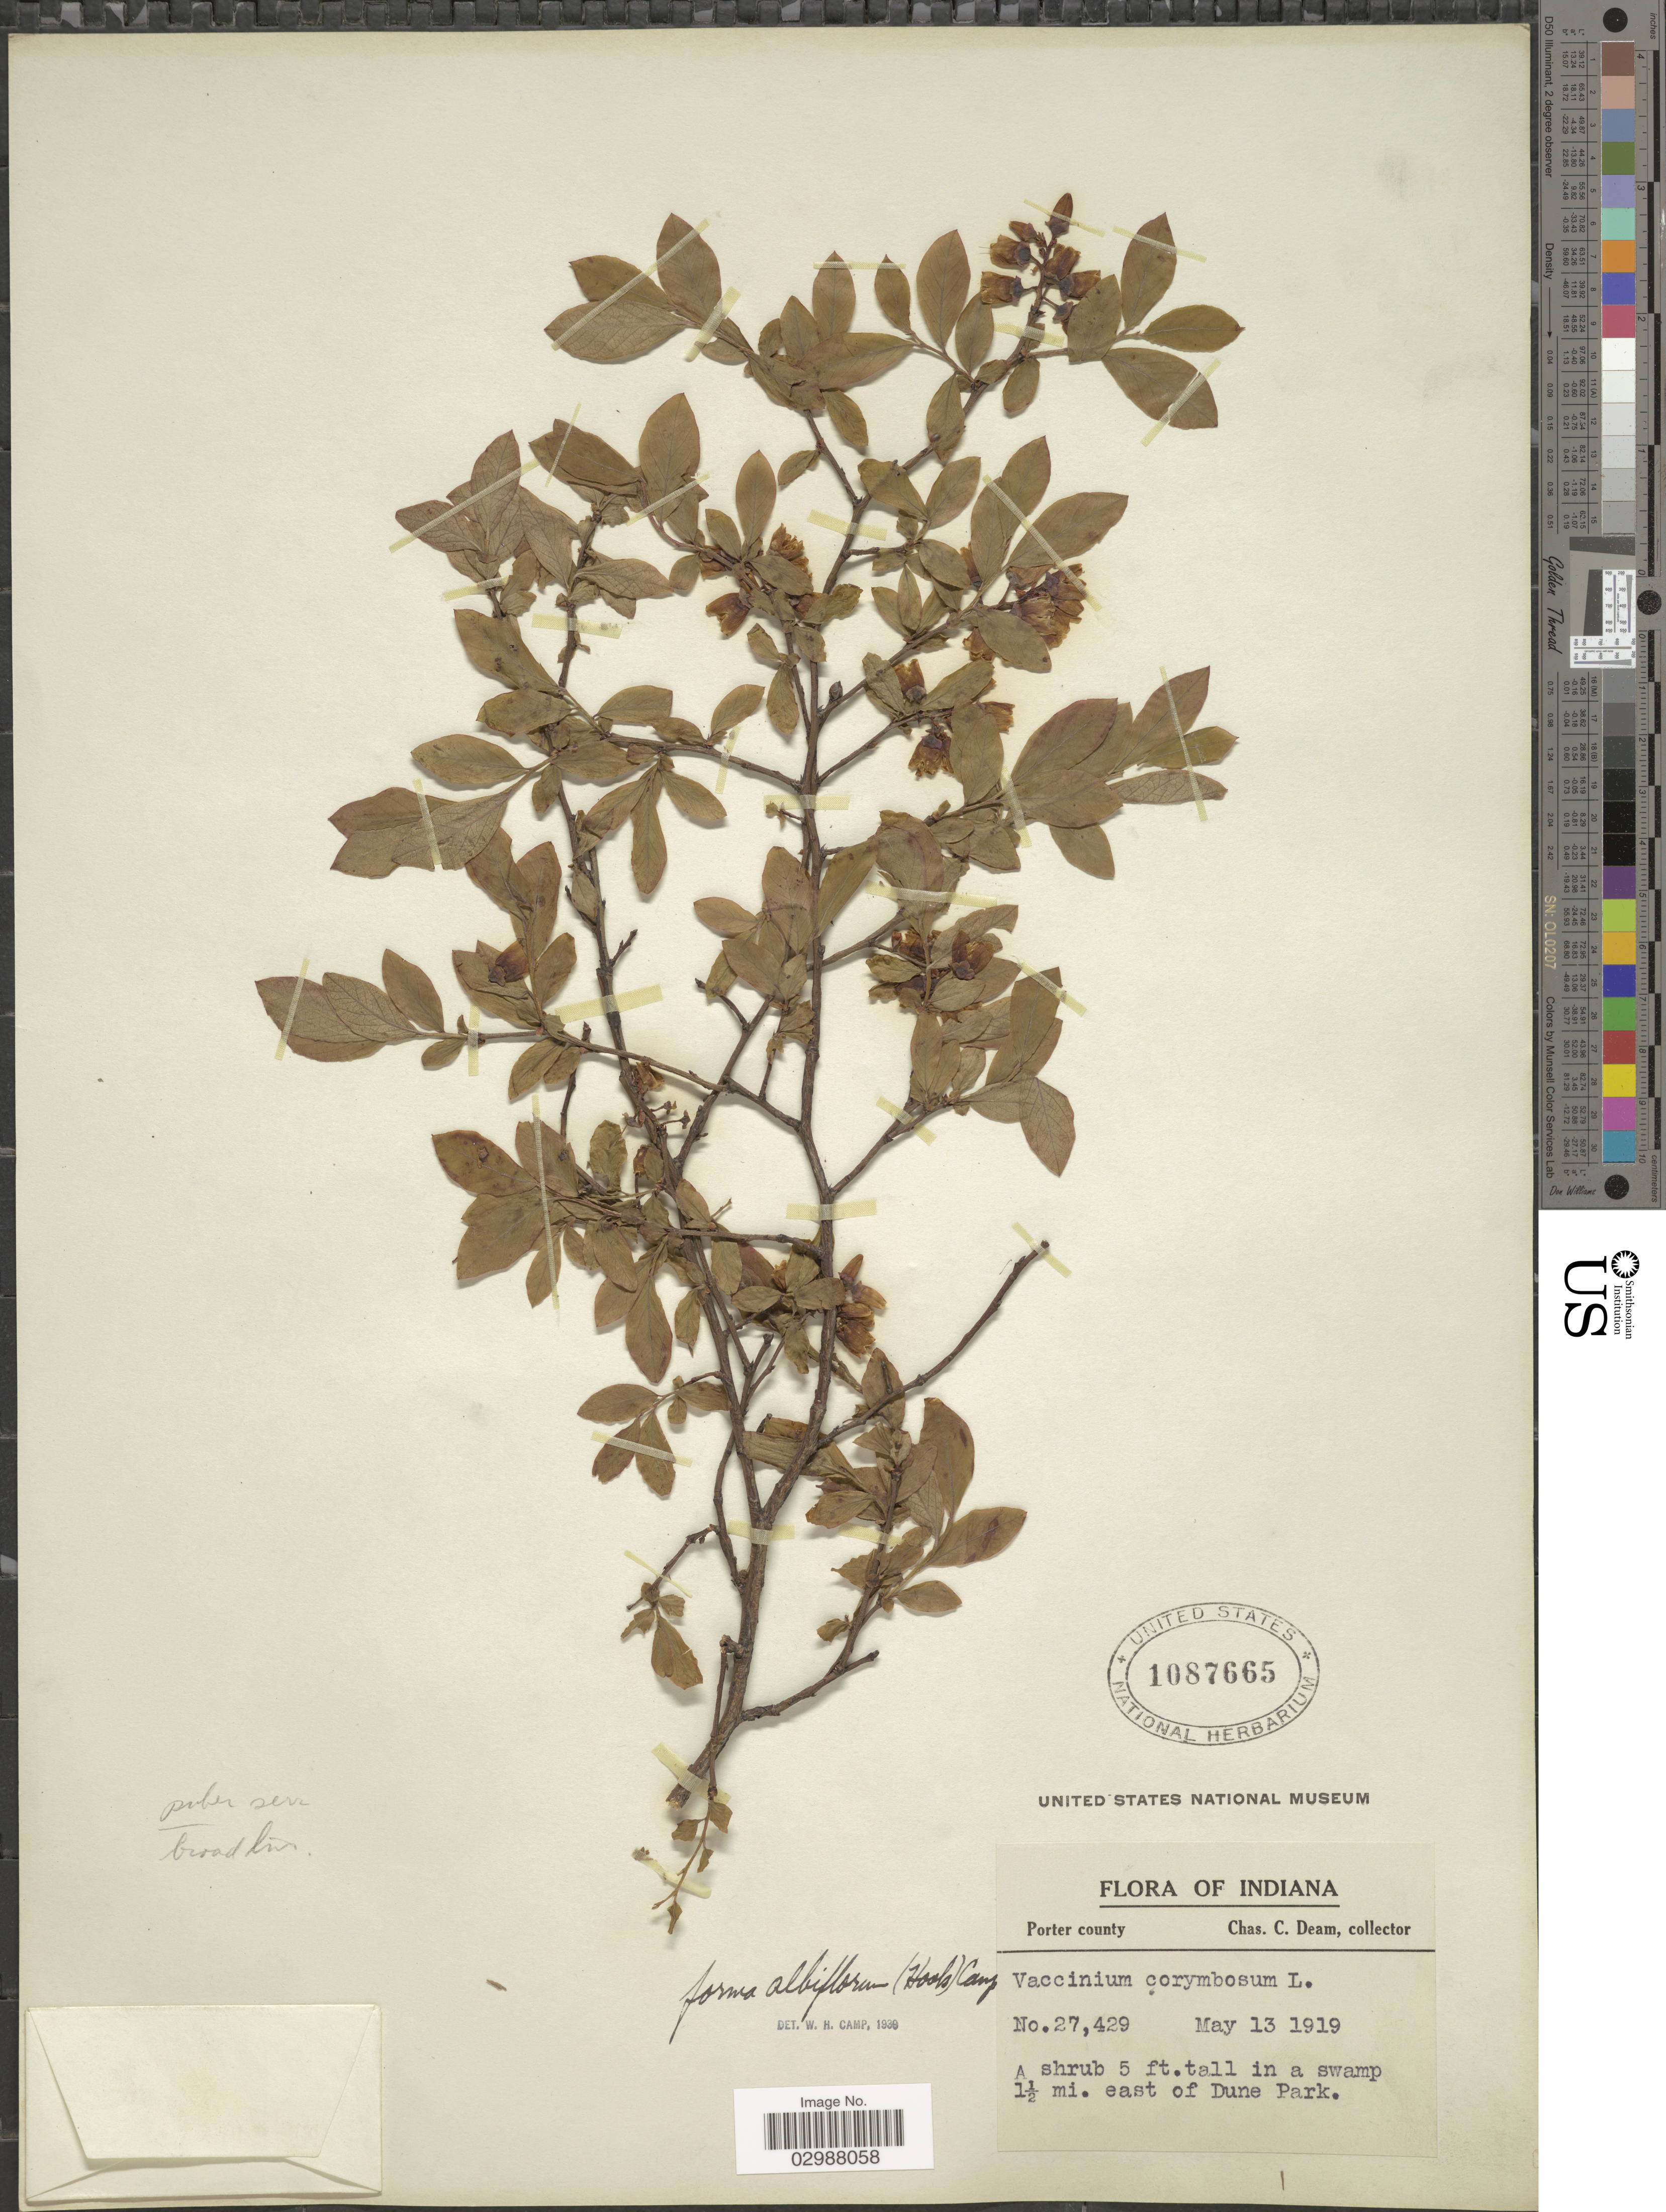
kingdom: Plantae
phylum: Tracheophyta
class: Magnoliopsida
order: Ericales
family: Ericaceae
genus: Vaccinium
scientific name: Vaccinium corymbosum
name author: L.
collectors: C. C. Deam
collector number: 27429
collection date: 1919-05-13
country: United States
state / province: Indiana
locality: Porter county. 1½ mi. east of Dune Park.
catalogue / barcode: US 1087665